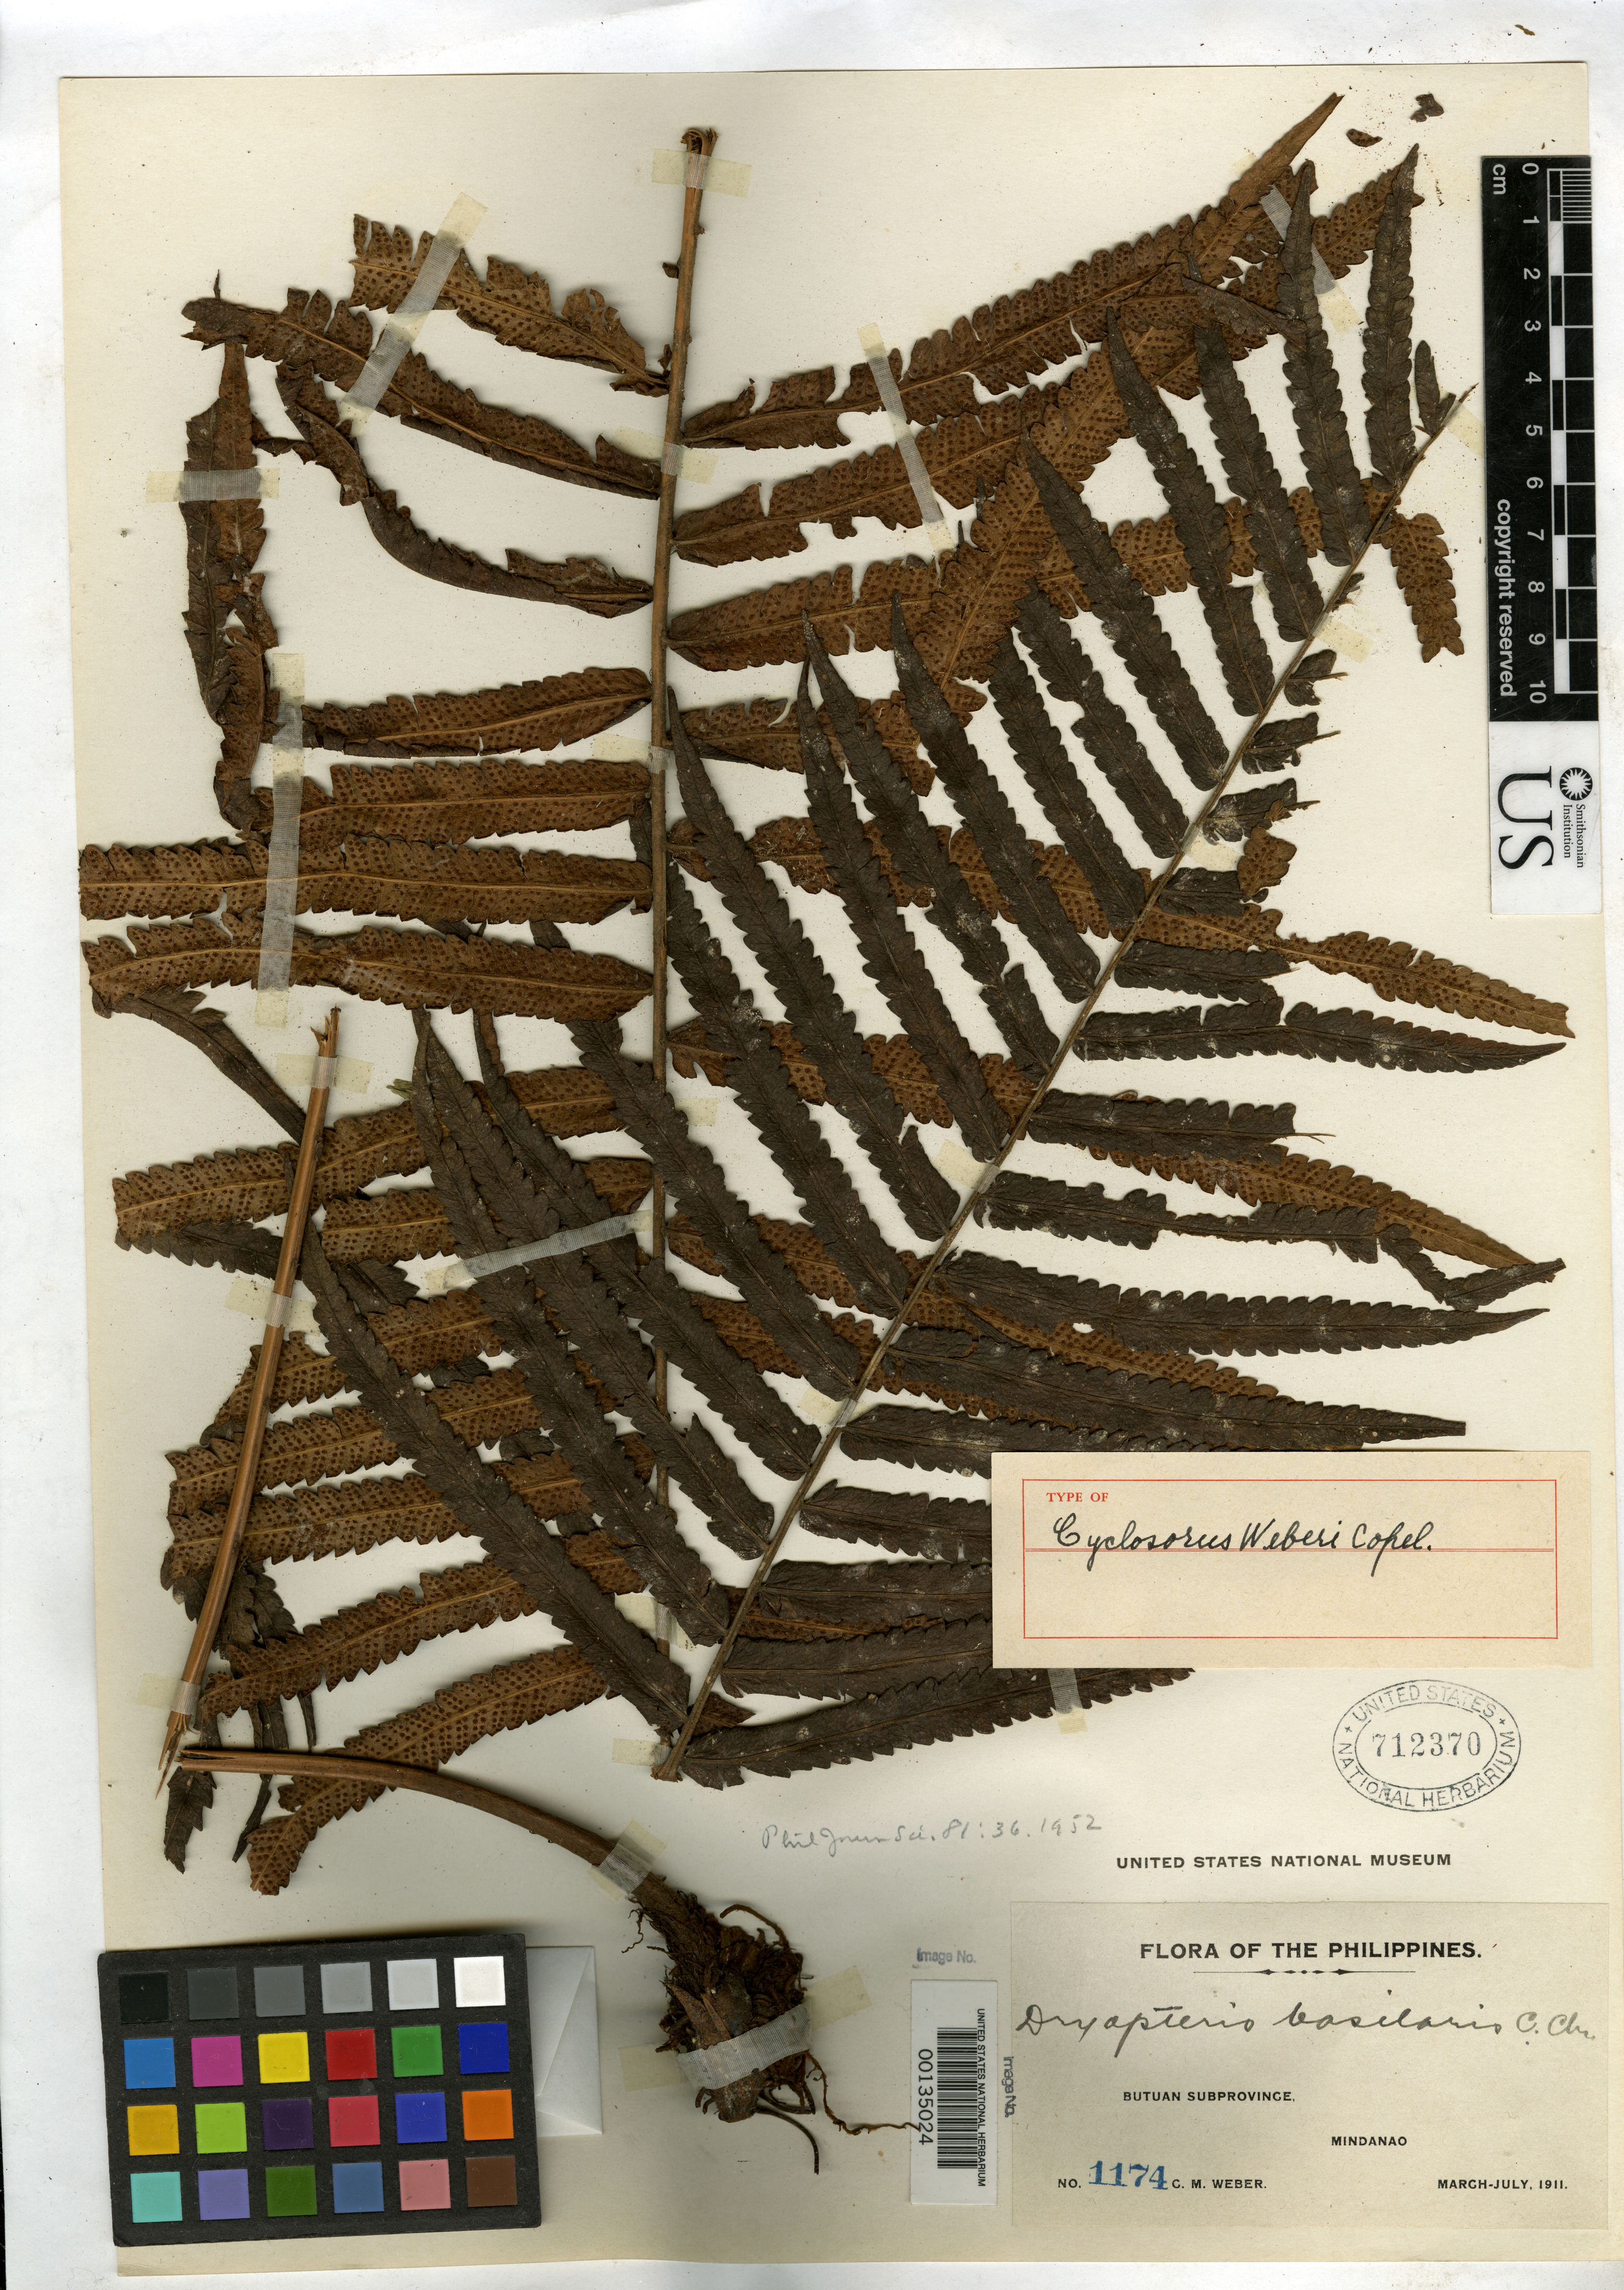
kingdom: Plantae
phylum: Tracheophyta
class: Polypodiopsida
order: Polypodiales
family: Thelypteridaceae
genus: Cyclosorus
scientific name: Cyclosorus weberi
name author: Copel.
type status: Holotype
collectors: C. M. Weber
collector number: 1174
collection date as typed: Mar 1911 to -- Jul 1911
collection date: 1911-03/1911-07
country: Philippines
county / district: Butuan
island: Mindanao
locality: Butuan Subprov.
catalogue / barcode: US 712370